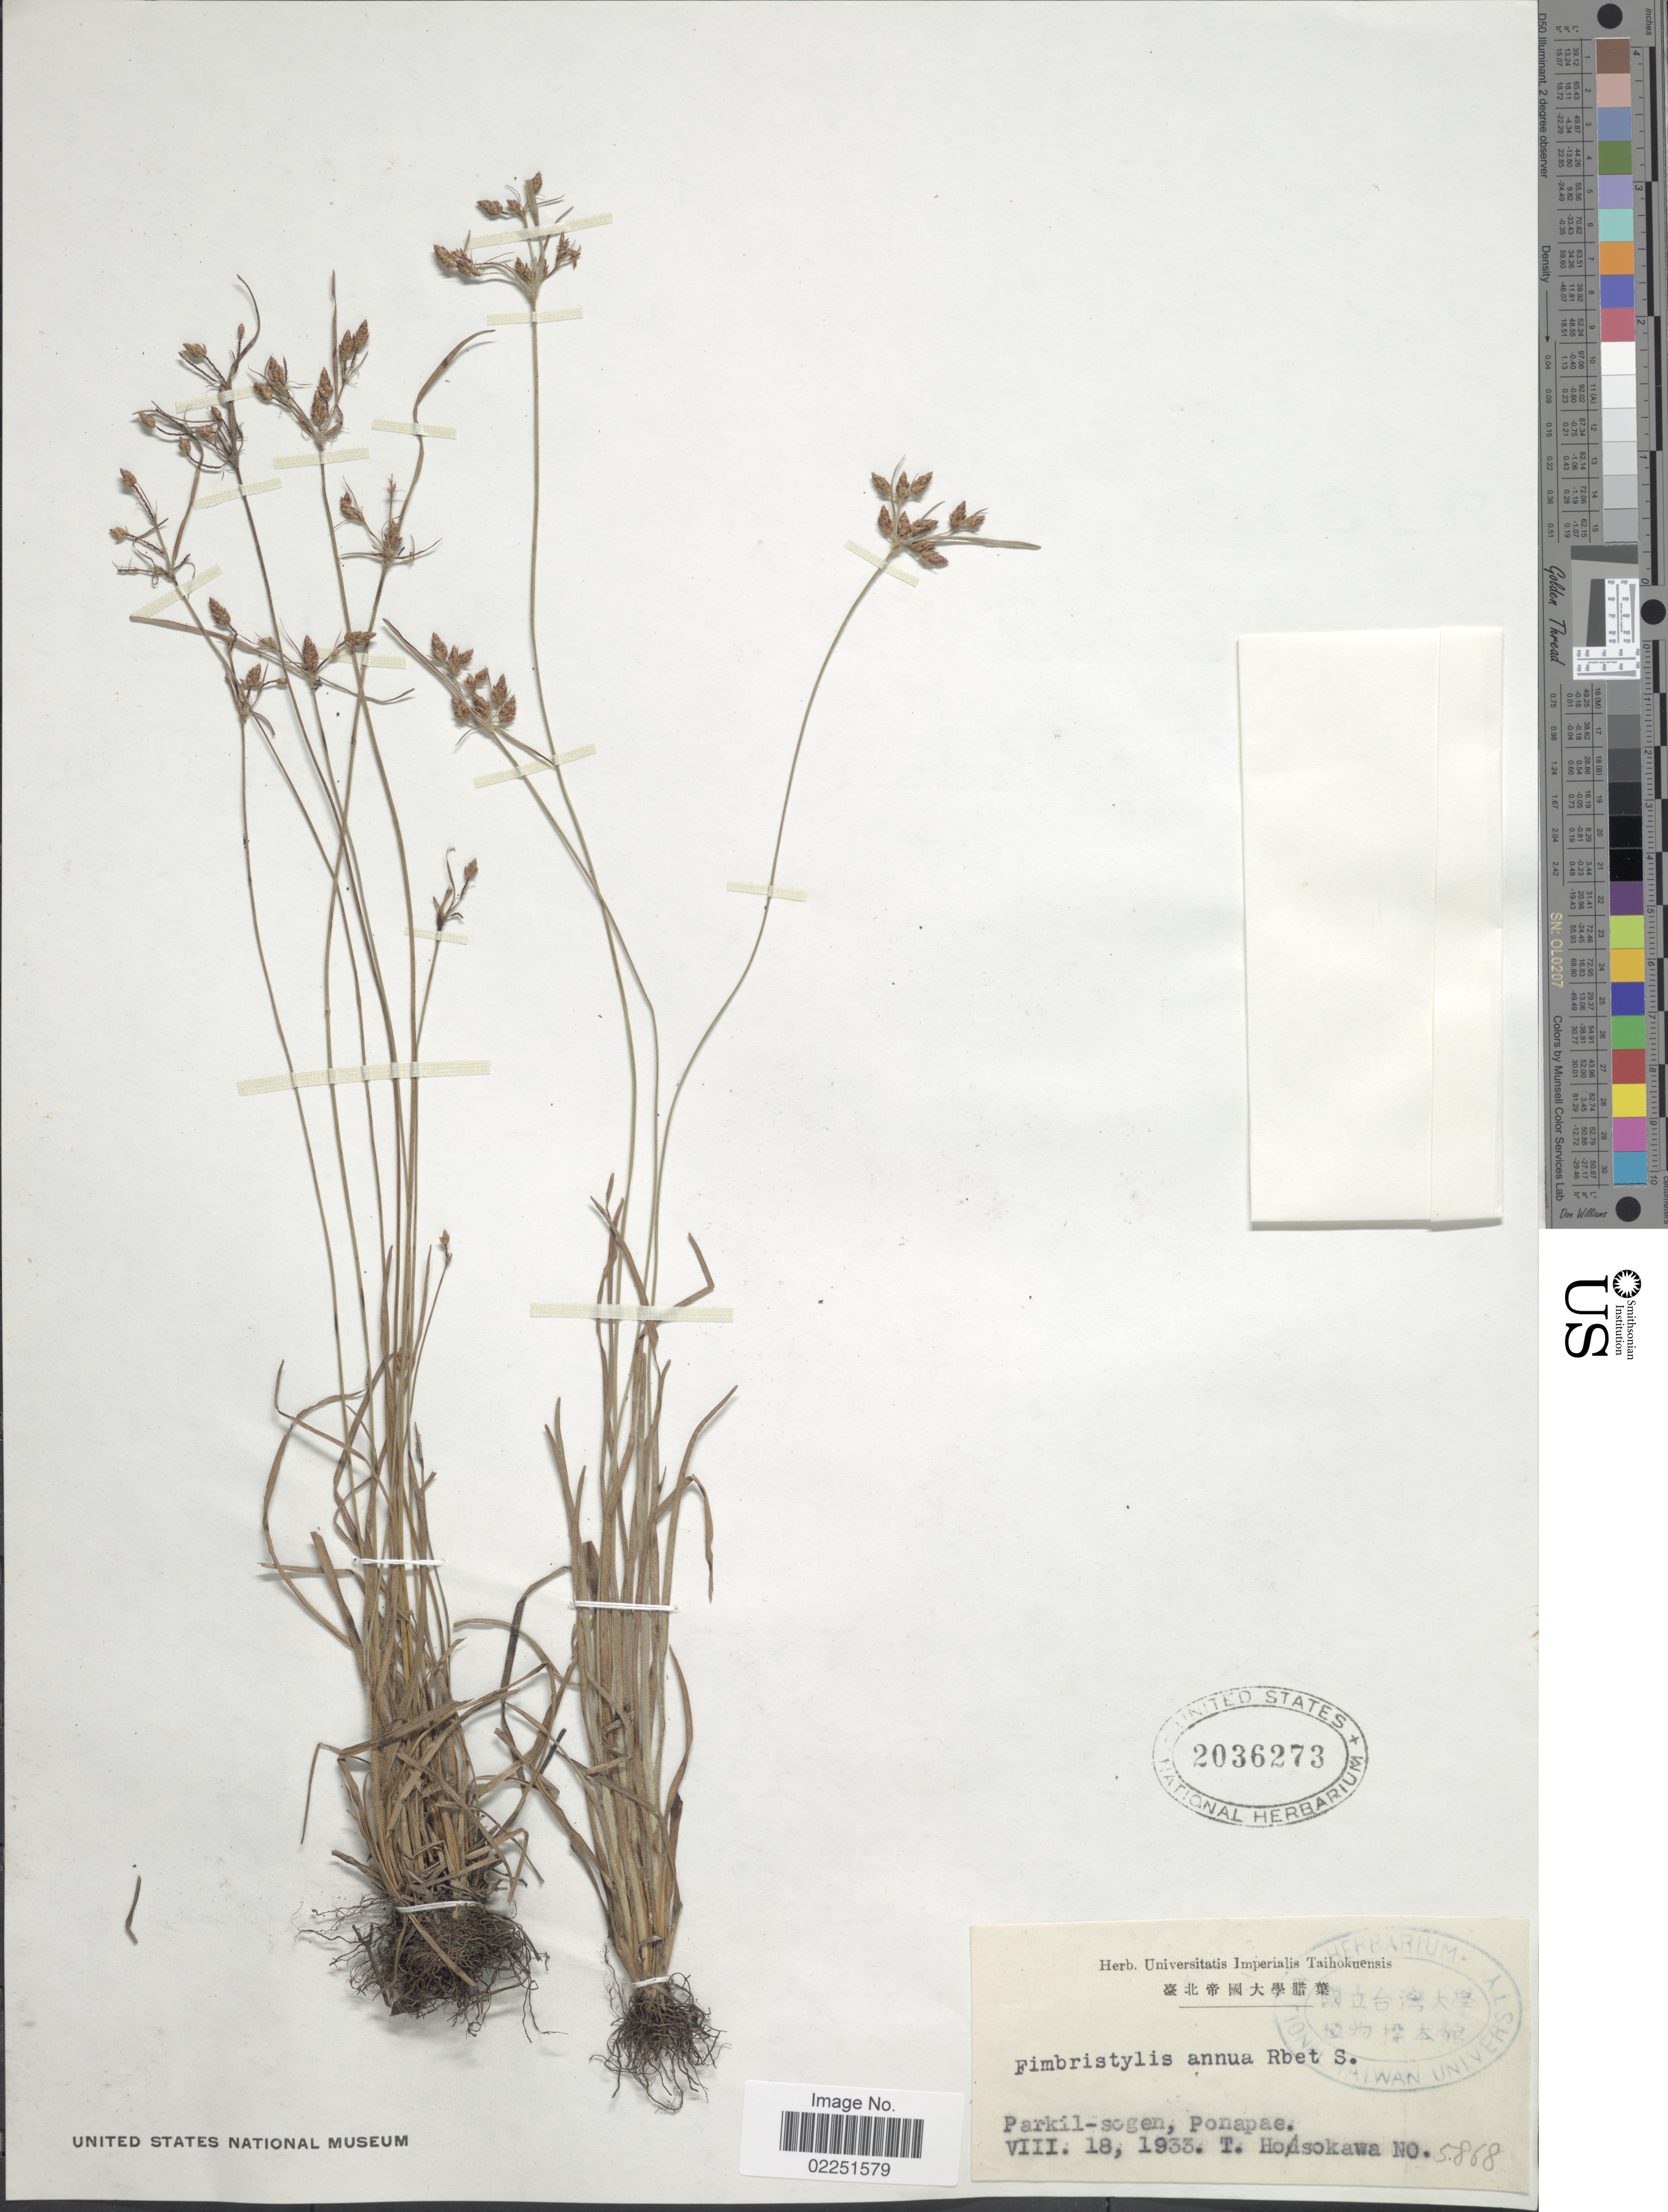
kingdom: Plantae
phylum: Tracheophyta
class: Liliopsida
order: Poales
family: Cyperaceae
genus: Fimbristylis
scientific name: Fimbristylis annua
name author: (All.) Roem. & Schult.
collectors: T. Hosokawa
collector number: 5868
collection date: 1933-08-18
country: Micronesia, Federated States of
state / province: Pohnpei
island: Pohnpei [Ponape]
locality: Parkil-sogen; Ponape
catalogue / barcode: US 2036273